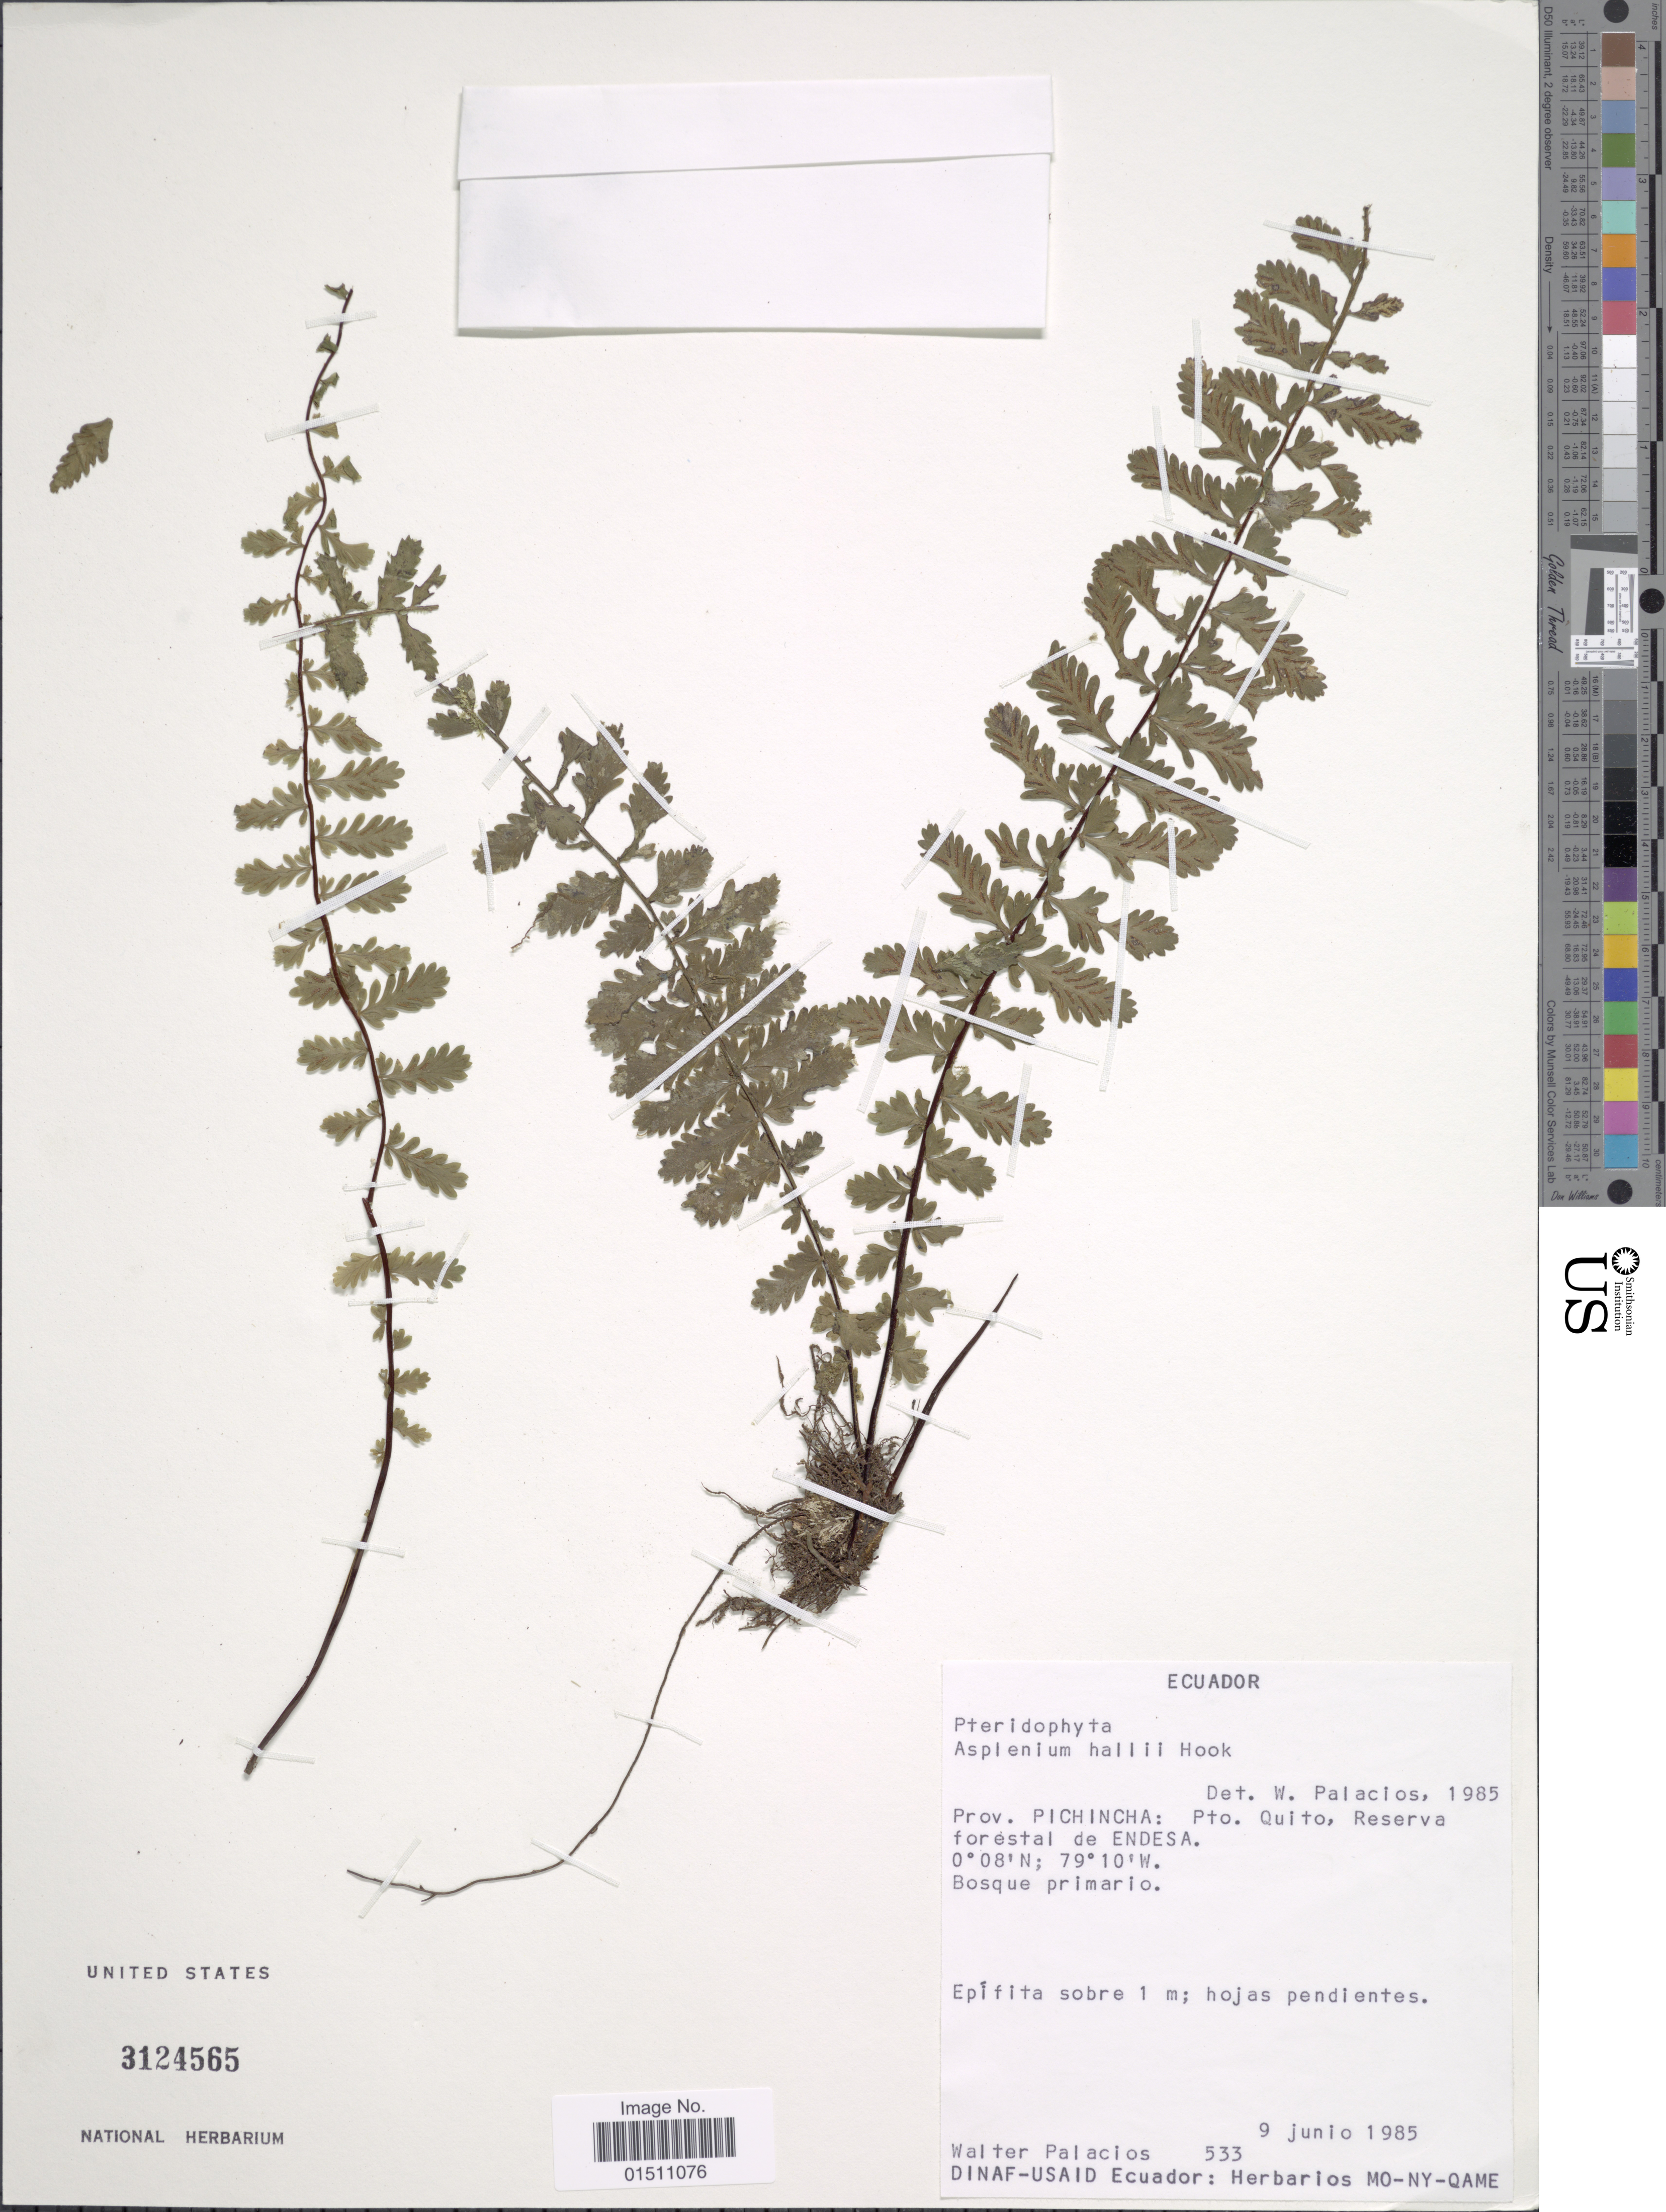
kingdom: Plantae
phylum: Tracheophyta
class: Polypodiopsida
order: Polypodiales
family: Aspleniaceae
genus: Asplenium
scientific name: Asplenium hallii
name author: Hook.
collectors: W. Palacios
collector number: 533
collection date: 1985-06-09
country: Ecuador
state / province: Pichincha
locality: Ecuador, Pto. Quito, Reserva forestal de ENDESA.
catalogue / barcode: US 3124565